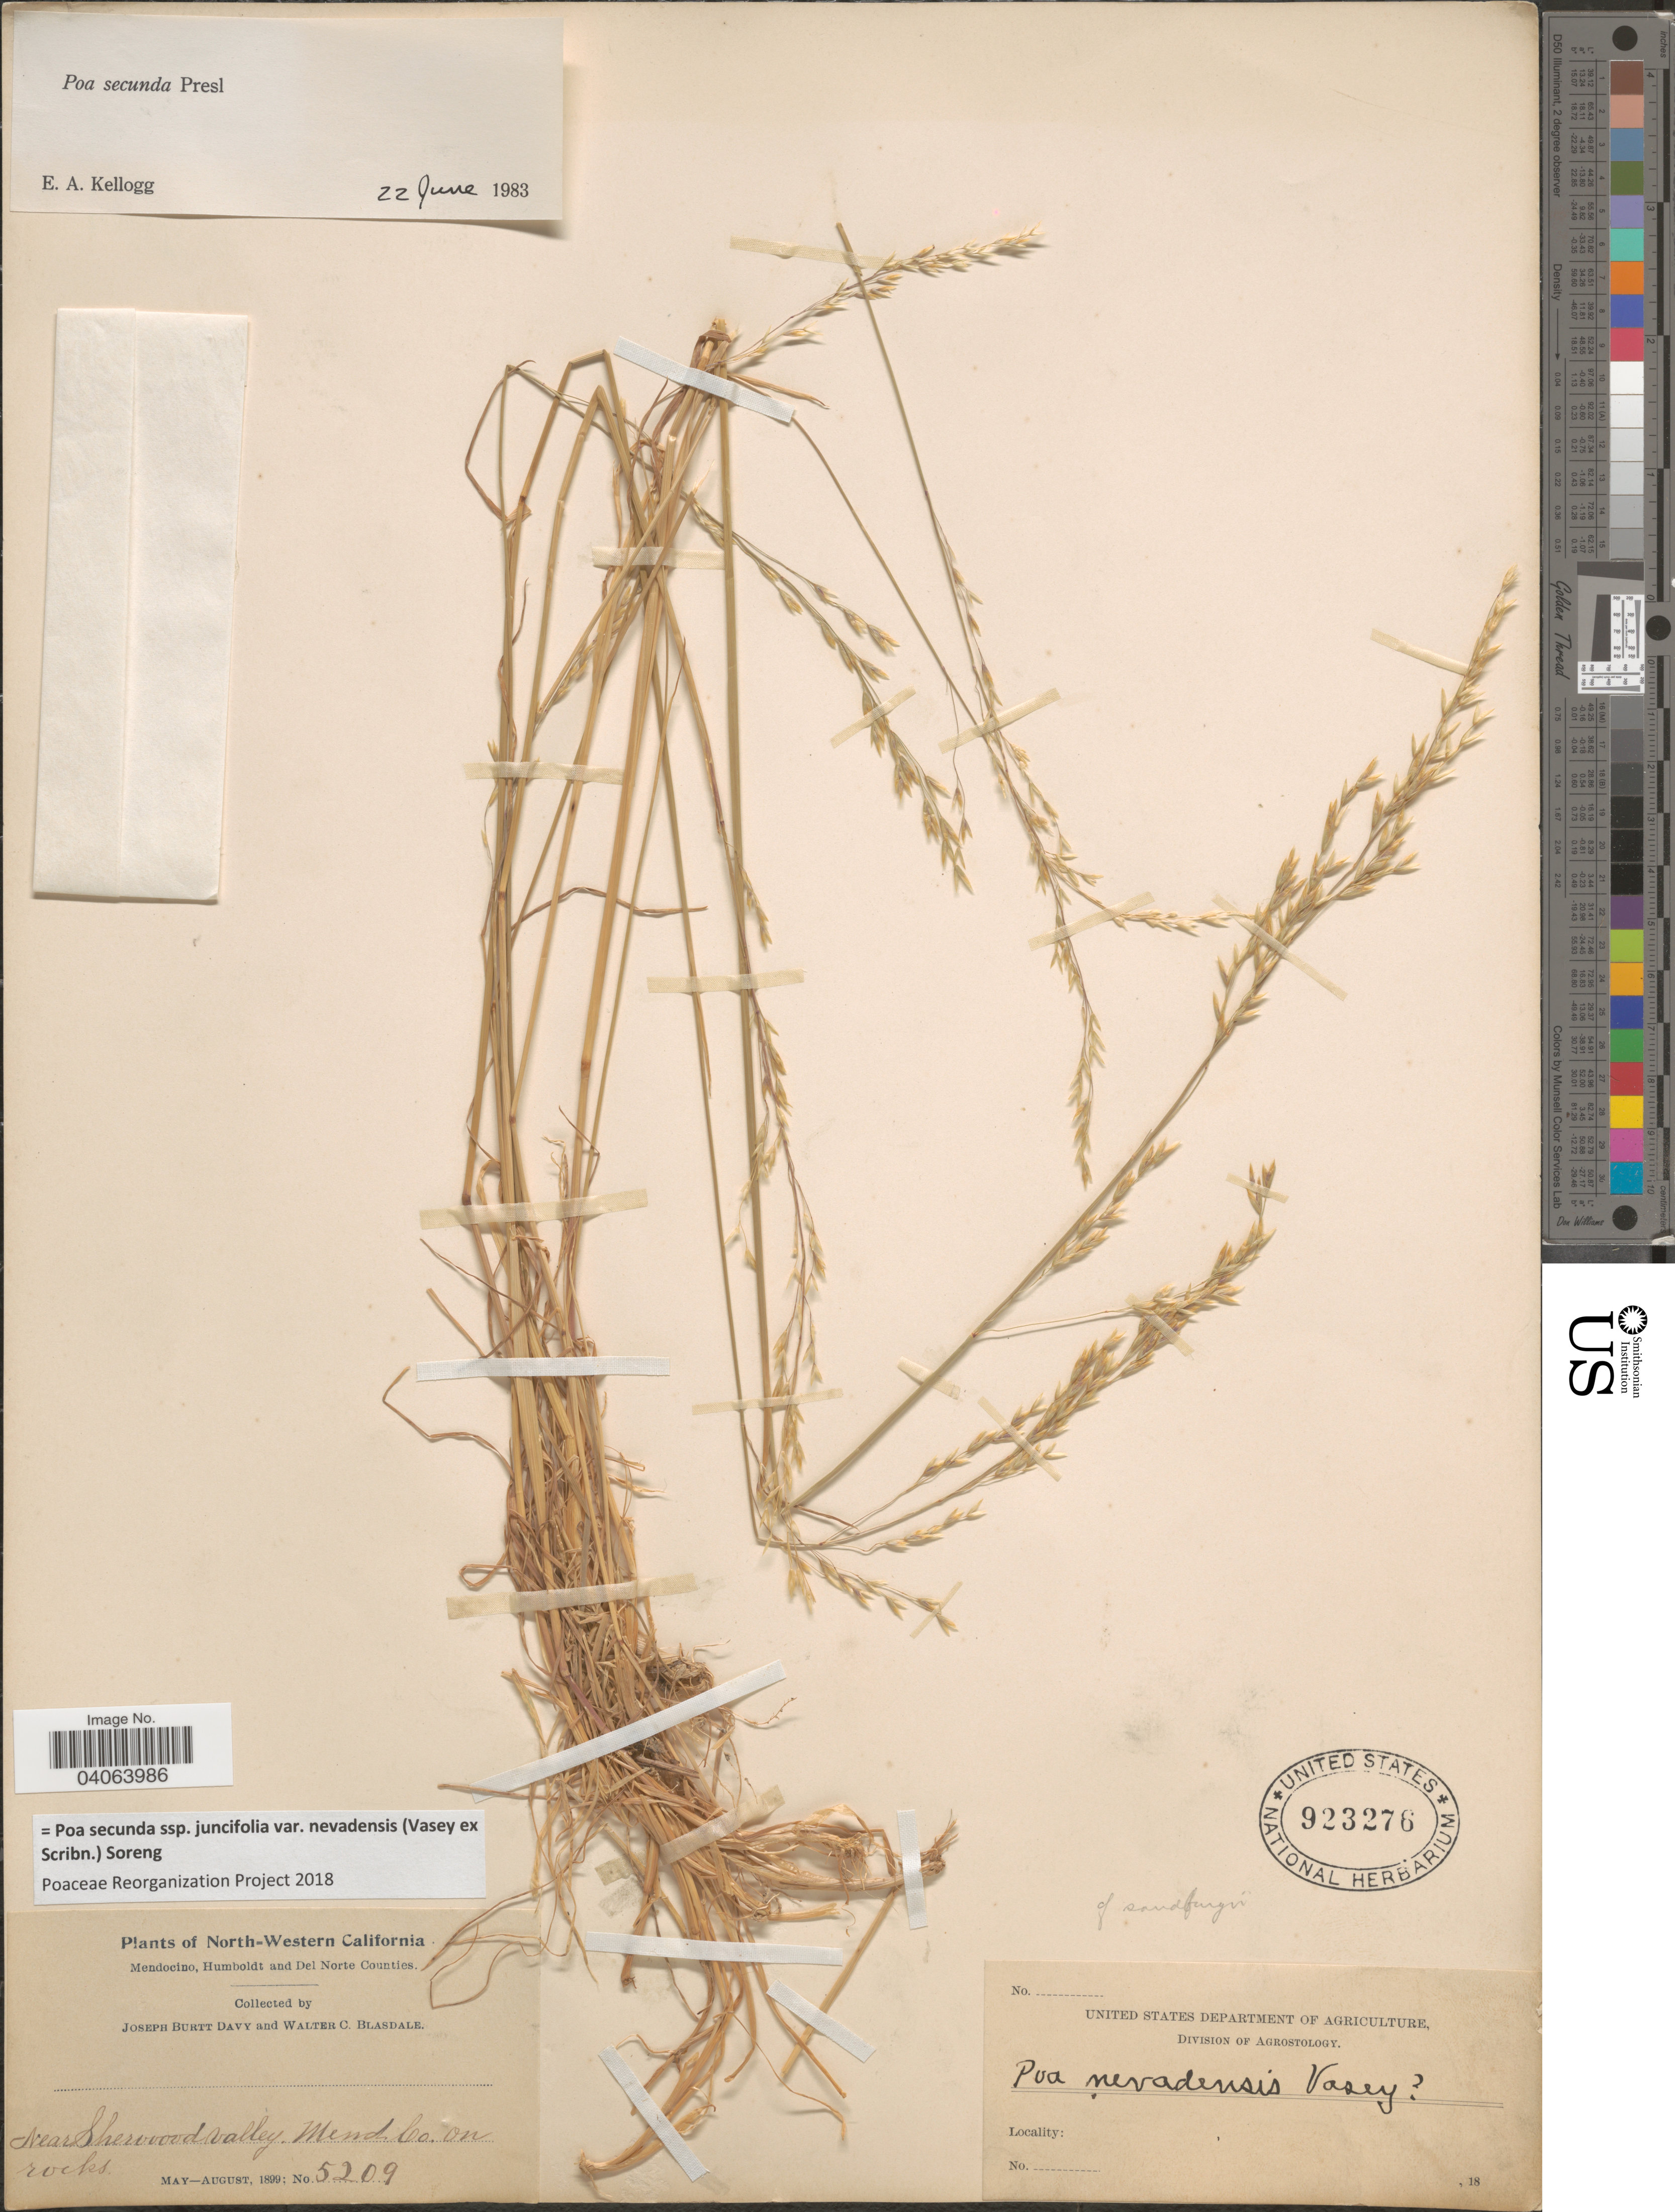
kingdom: Plantae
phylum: Tracheophyta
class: Liliopsida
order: Poales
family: Poaceae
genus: Poa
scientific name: Poa secunda subsp. juncifolia var. nevadensis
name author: (Vasey ex Scribn.) Soreng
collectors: J. Burtt Davy & W. Blasdale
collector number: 5209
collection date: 1899-05/1899-08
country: United States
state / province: California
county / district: Mendocino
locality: North-Western California. Near Sherwood Valley. Mendocino Co.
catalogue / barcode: US 923276